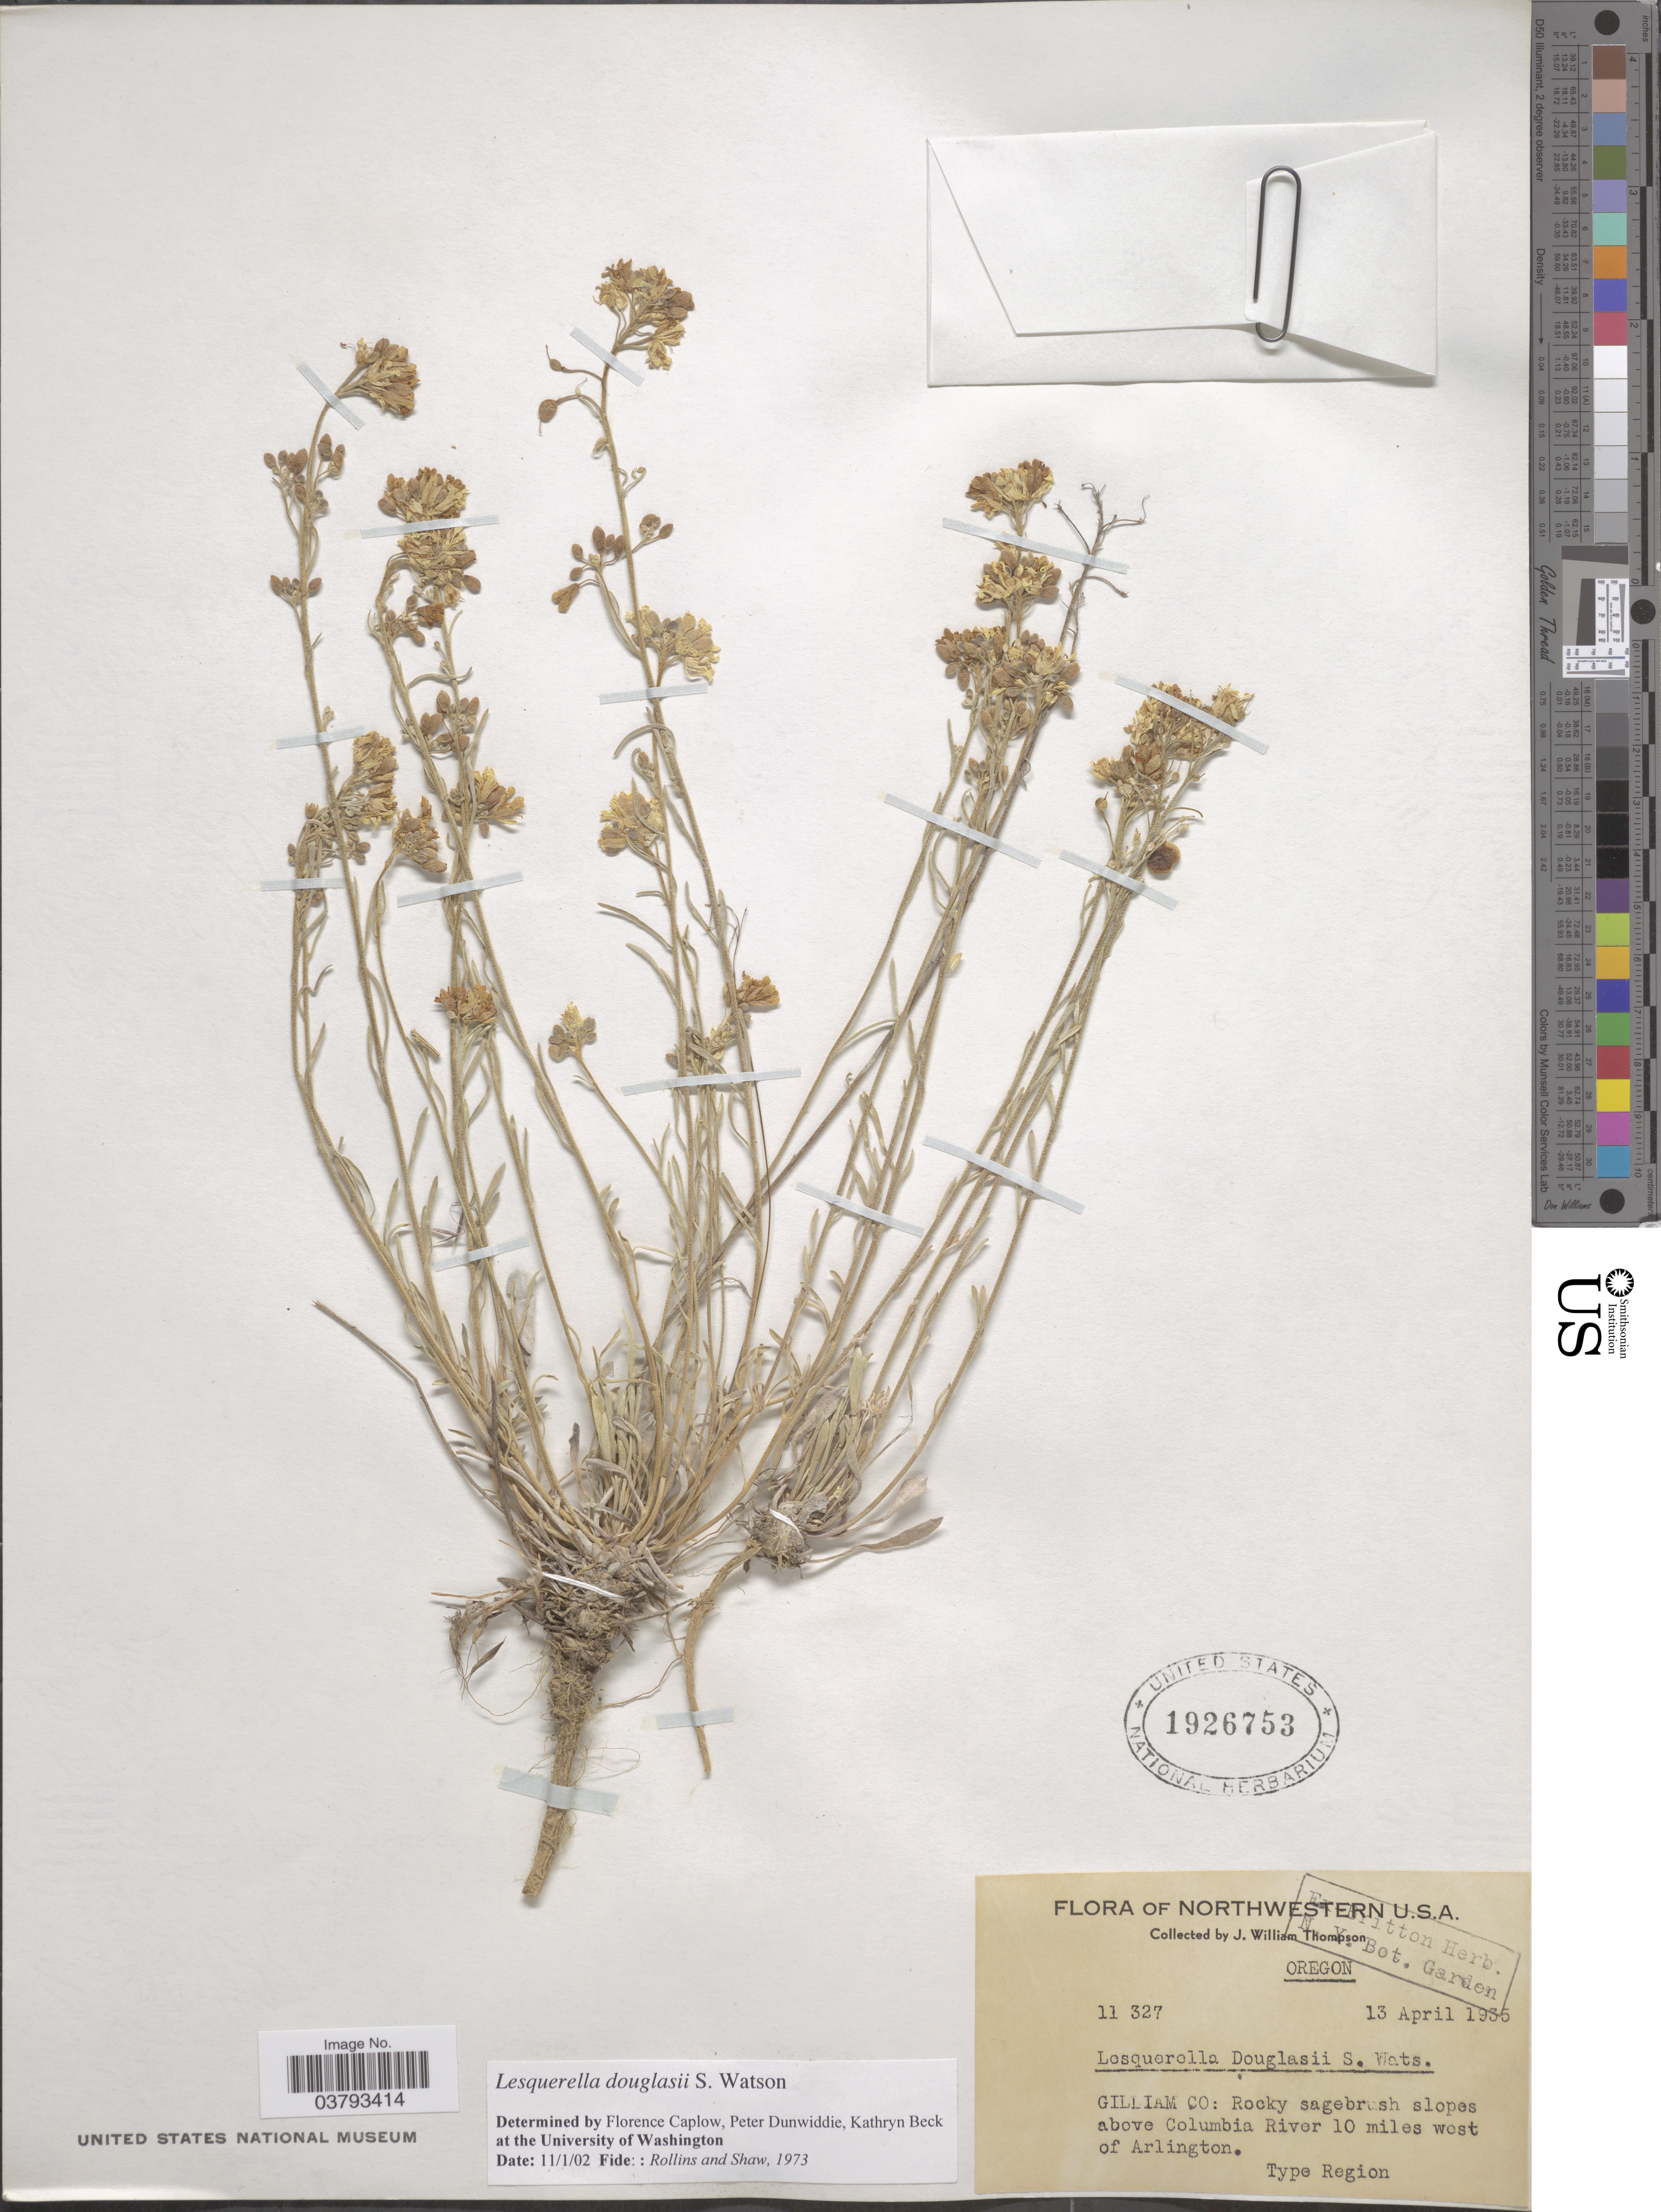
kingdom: Plantae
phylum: Tracheophyta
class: Magnoliopsida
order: Brassicales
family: Brassicaceae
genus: Lesquerella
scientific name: Lesquerella douglasii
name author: S. Watson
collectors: J. W. Thompson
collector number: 11327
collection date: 1935-04-13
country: United States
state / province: Oregon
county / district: Gilliam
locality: Northwestern U.S.A. Gilliam Co: Rocky sagebrush slopes above Columbia River 10 miles west of Arlington.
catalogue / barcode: US 1926753